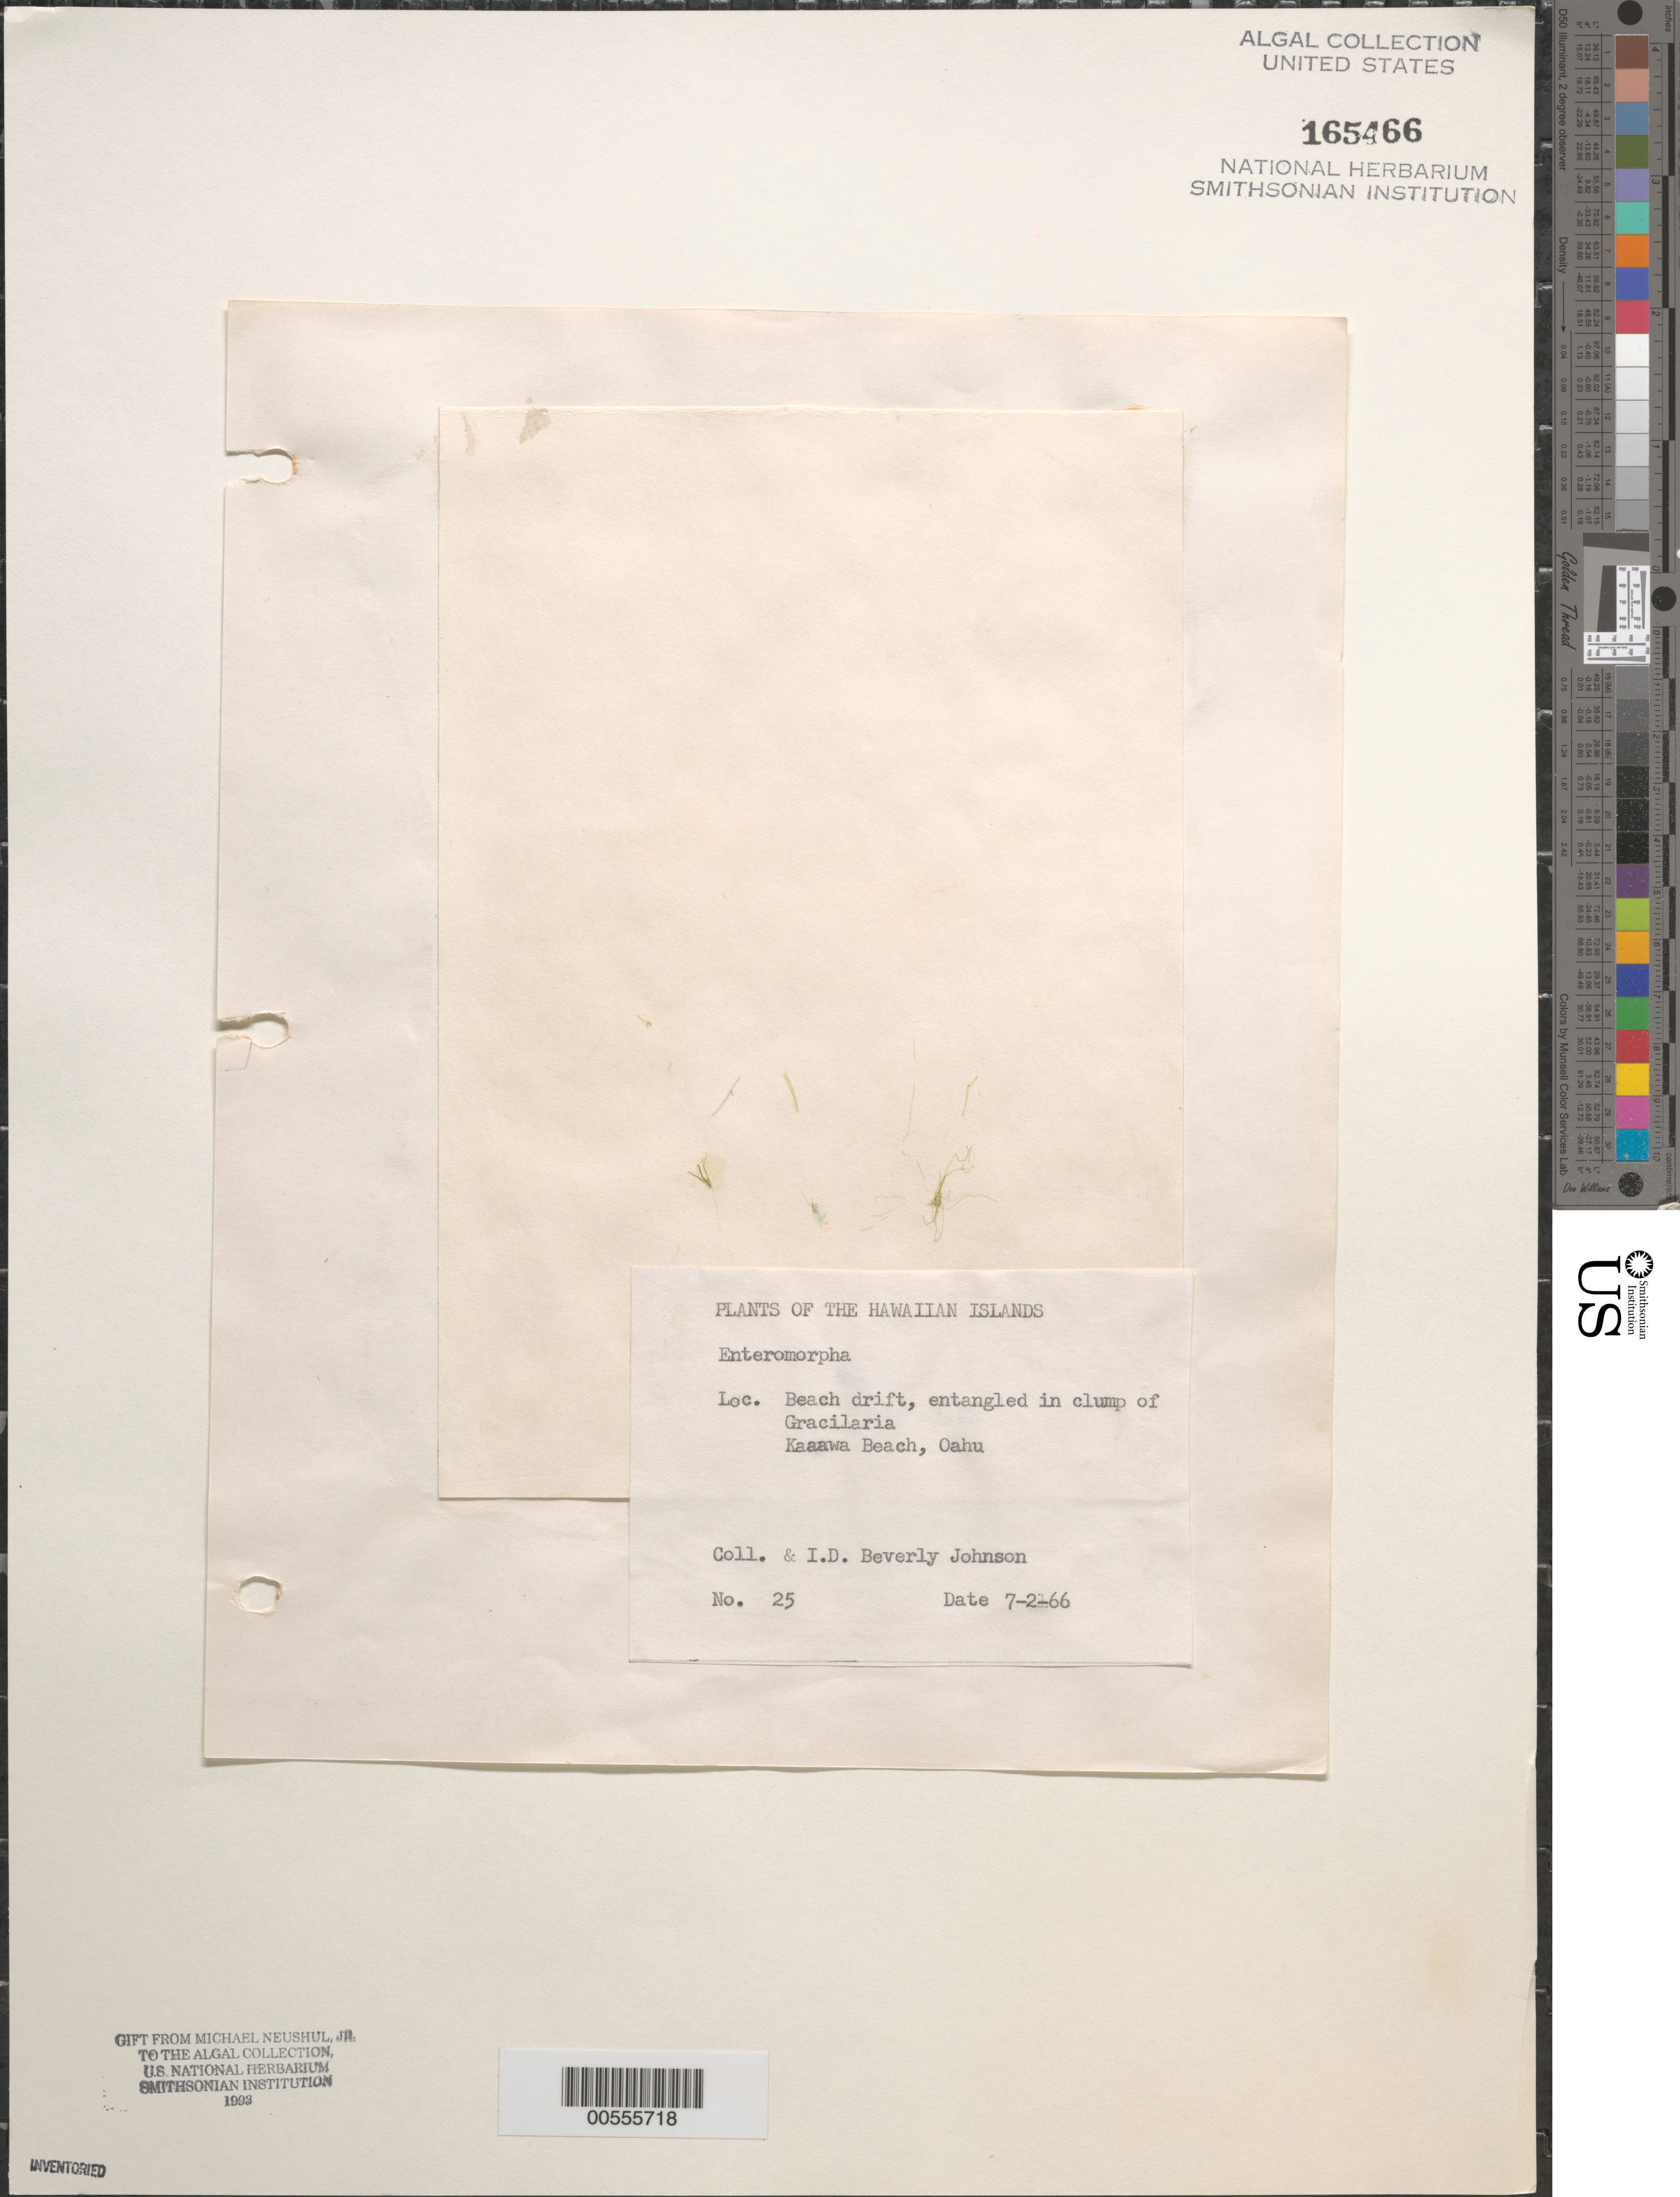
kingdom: Plantae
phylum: Chlorophyta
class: Ulvophyceae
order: Ulvales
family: Ulvaceae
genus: Ulva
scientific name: Ulva sp.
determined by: Algae name updating Project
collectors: B. Johnson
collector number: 25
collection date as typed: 02 Jul 1966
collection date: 1966-07-02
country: United States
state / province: Hawaii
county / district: Honolulu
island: Oahu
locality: Kaaawa Beach, Kaaawa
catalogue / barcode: US 165466